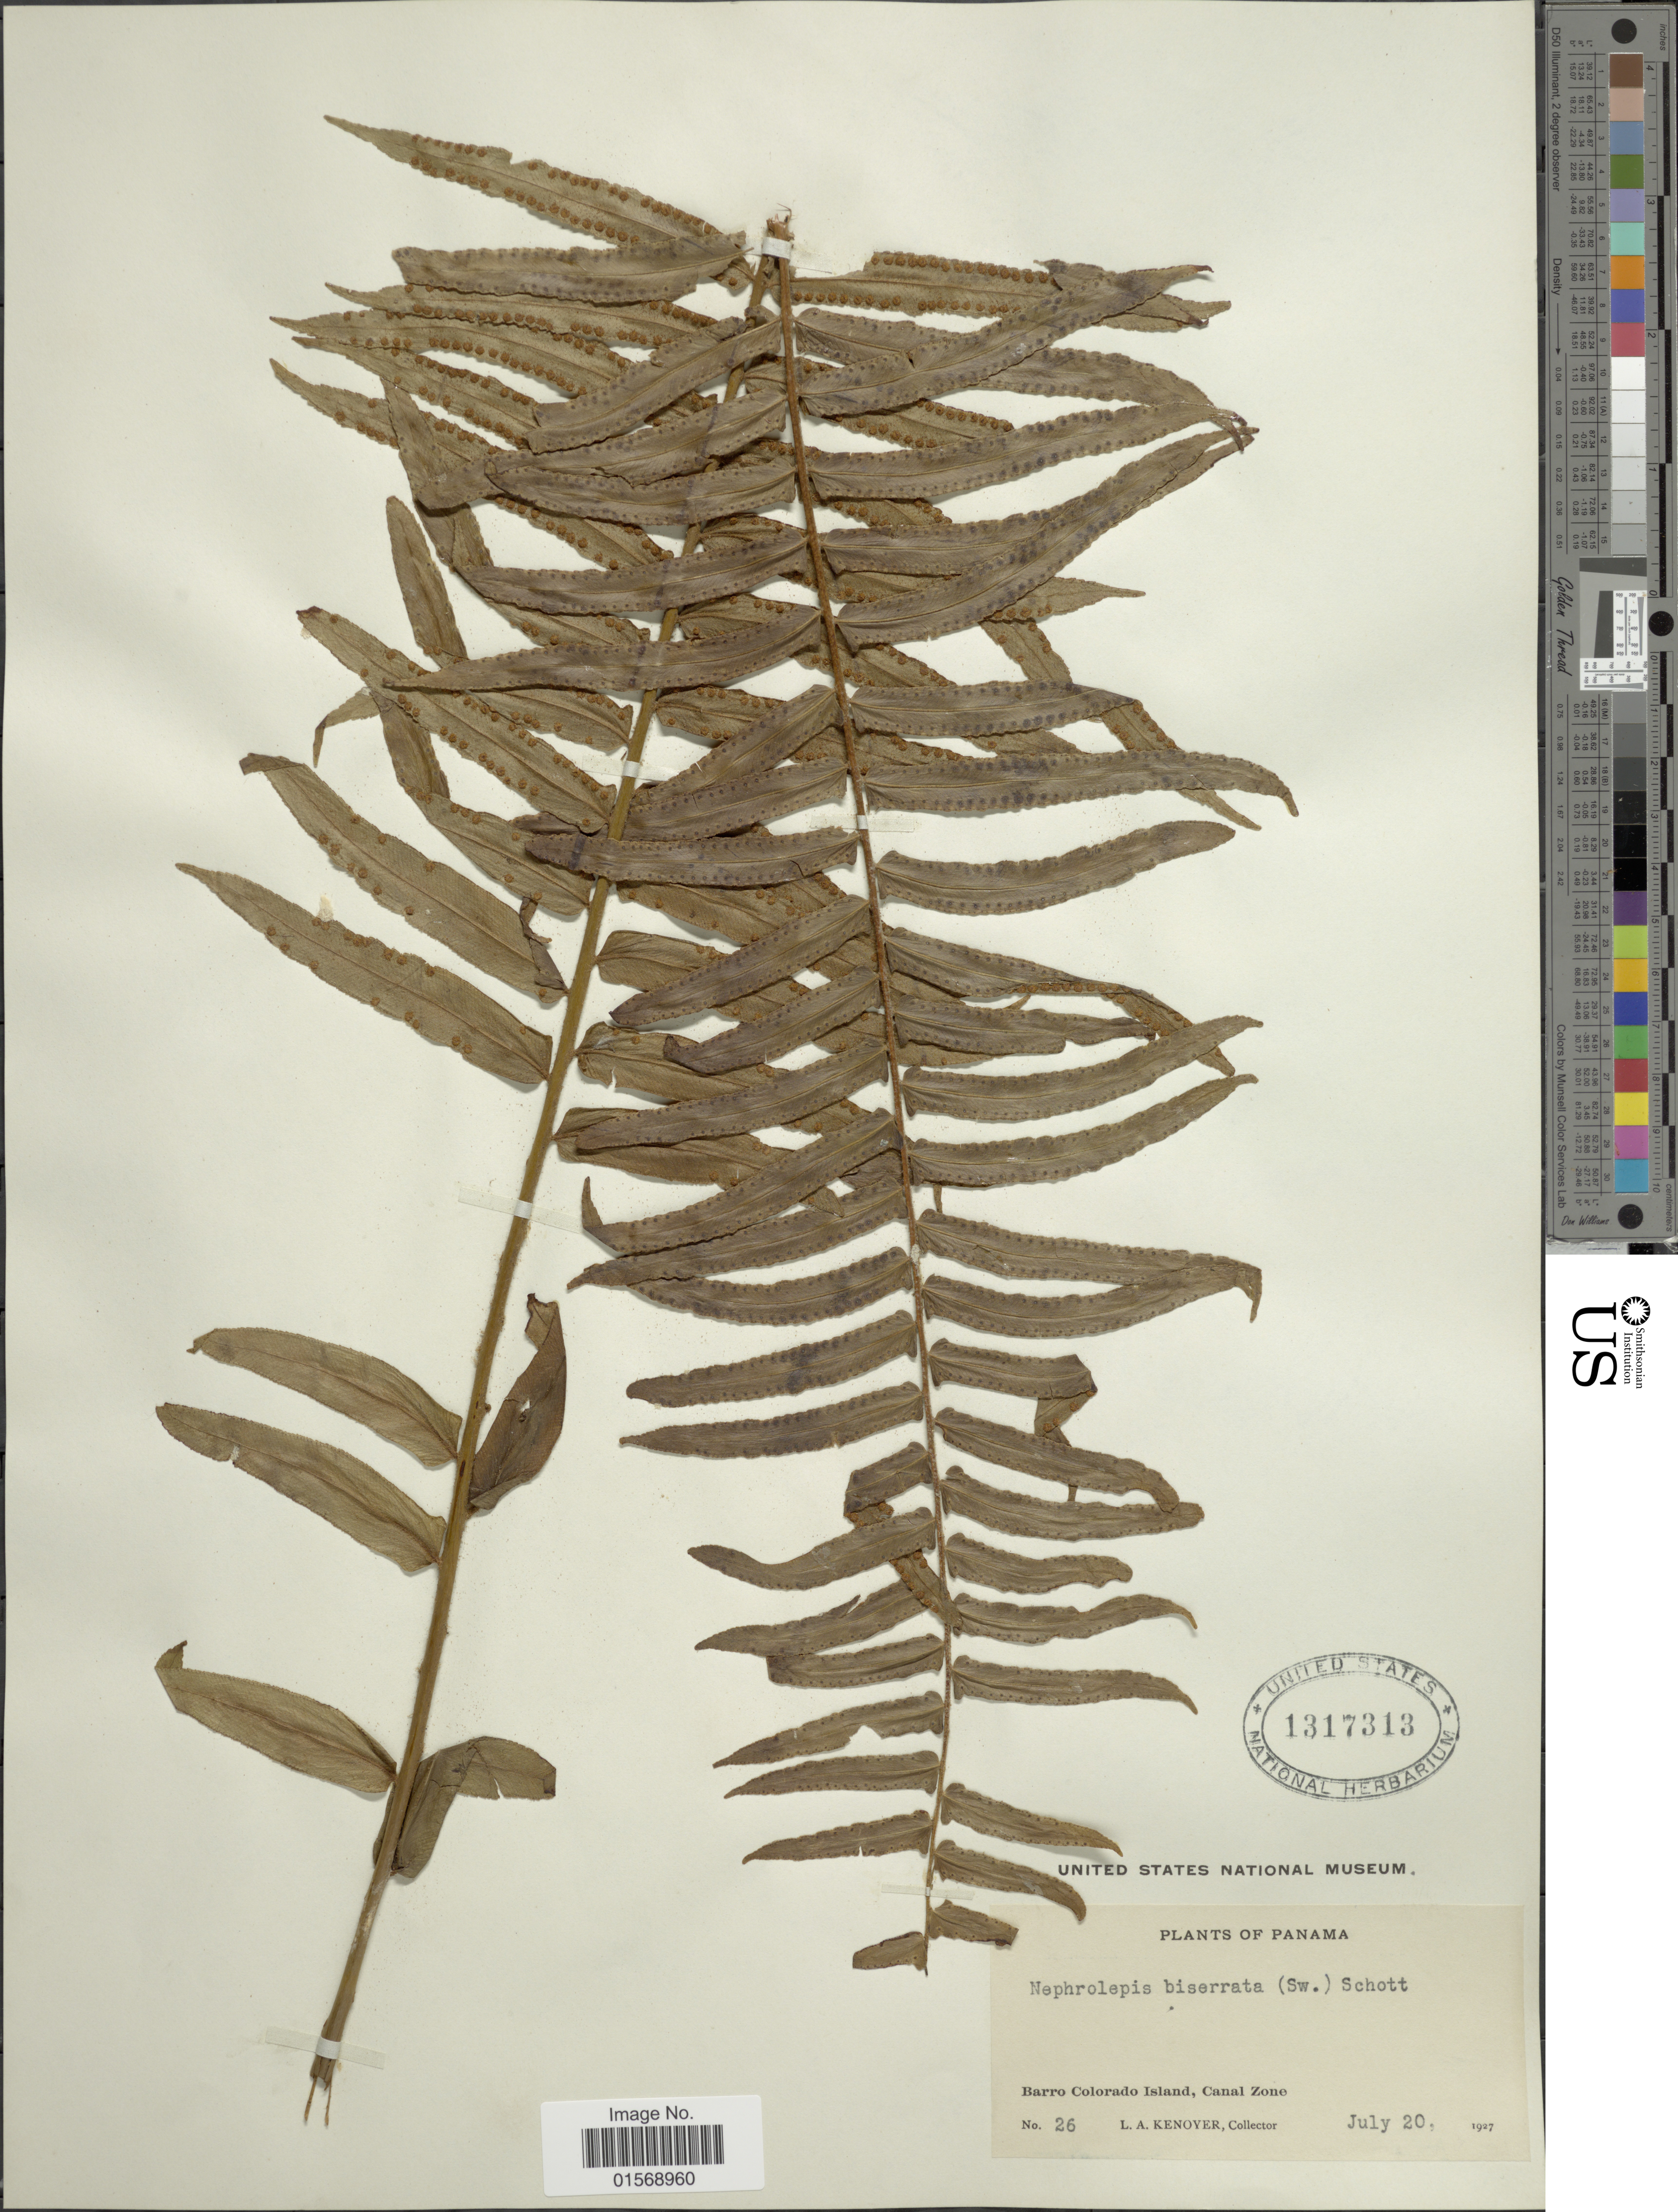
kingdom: Plantae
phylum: Tracheophyta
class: Polypodiopsida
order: Polypodiales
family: Nephrolepidaceae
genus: Nephrolepis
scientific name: Nephrolepis biserrata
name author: (Sw.) Schott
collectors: L. Kenover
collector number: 26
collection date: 1927-07-20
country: Panama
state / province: Panamá Oeste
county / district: Canal Zone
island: Barro Colorado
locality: Panama, Barro Colorado Island, Canal Zone.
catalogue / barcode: US 1317313